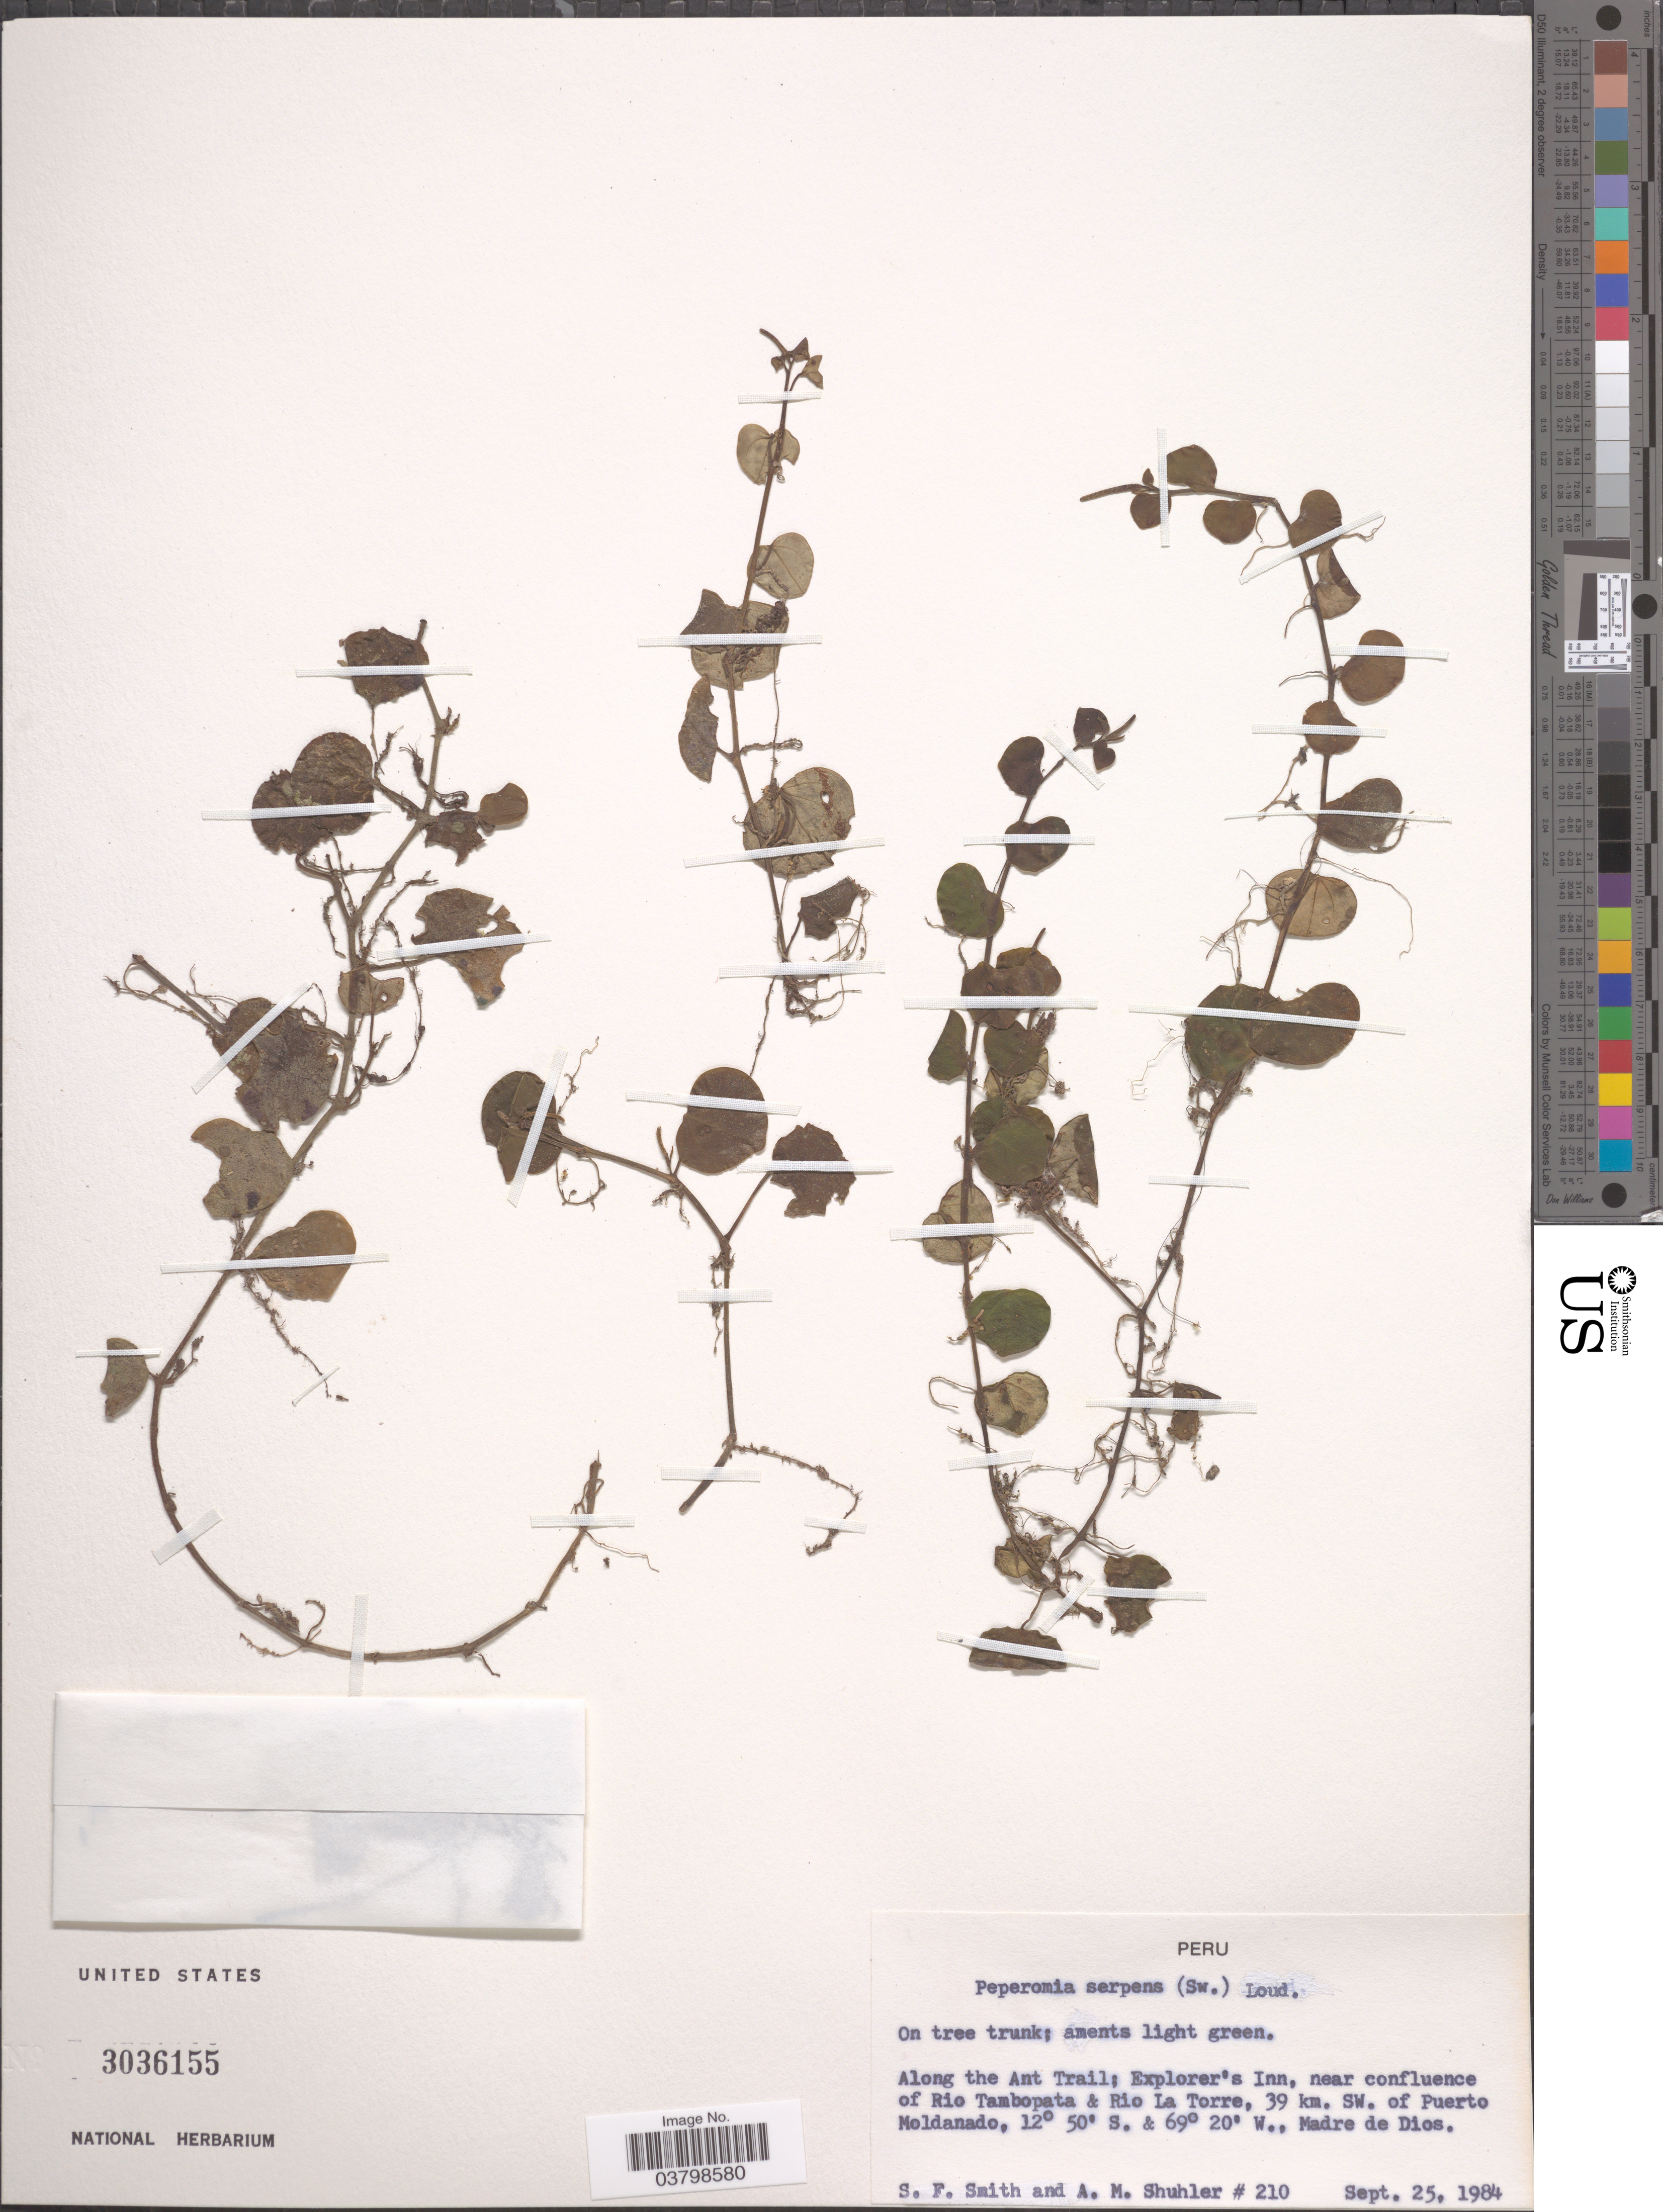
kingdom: Plantae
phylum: Tracheophyta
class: Magnoliopsida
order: Piperales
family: Piperaceae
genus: Peperomia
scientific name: Peperomia serpens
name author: (Sw.) Loudon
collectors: S.F. Smith & A. Shuhler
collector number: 210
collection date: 1984-09-25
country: Peru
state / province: Madre de Dios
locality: Along the Ant Trail, Explorer's Inn, near confluence of Rio Tambopata & Rio La Torre, 39 km. SW. of Puerto Moldonado.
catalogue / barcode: US 3036155